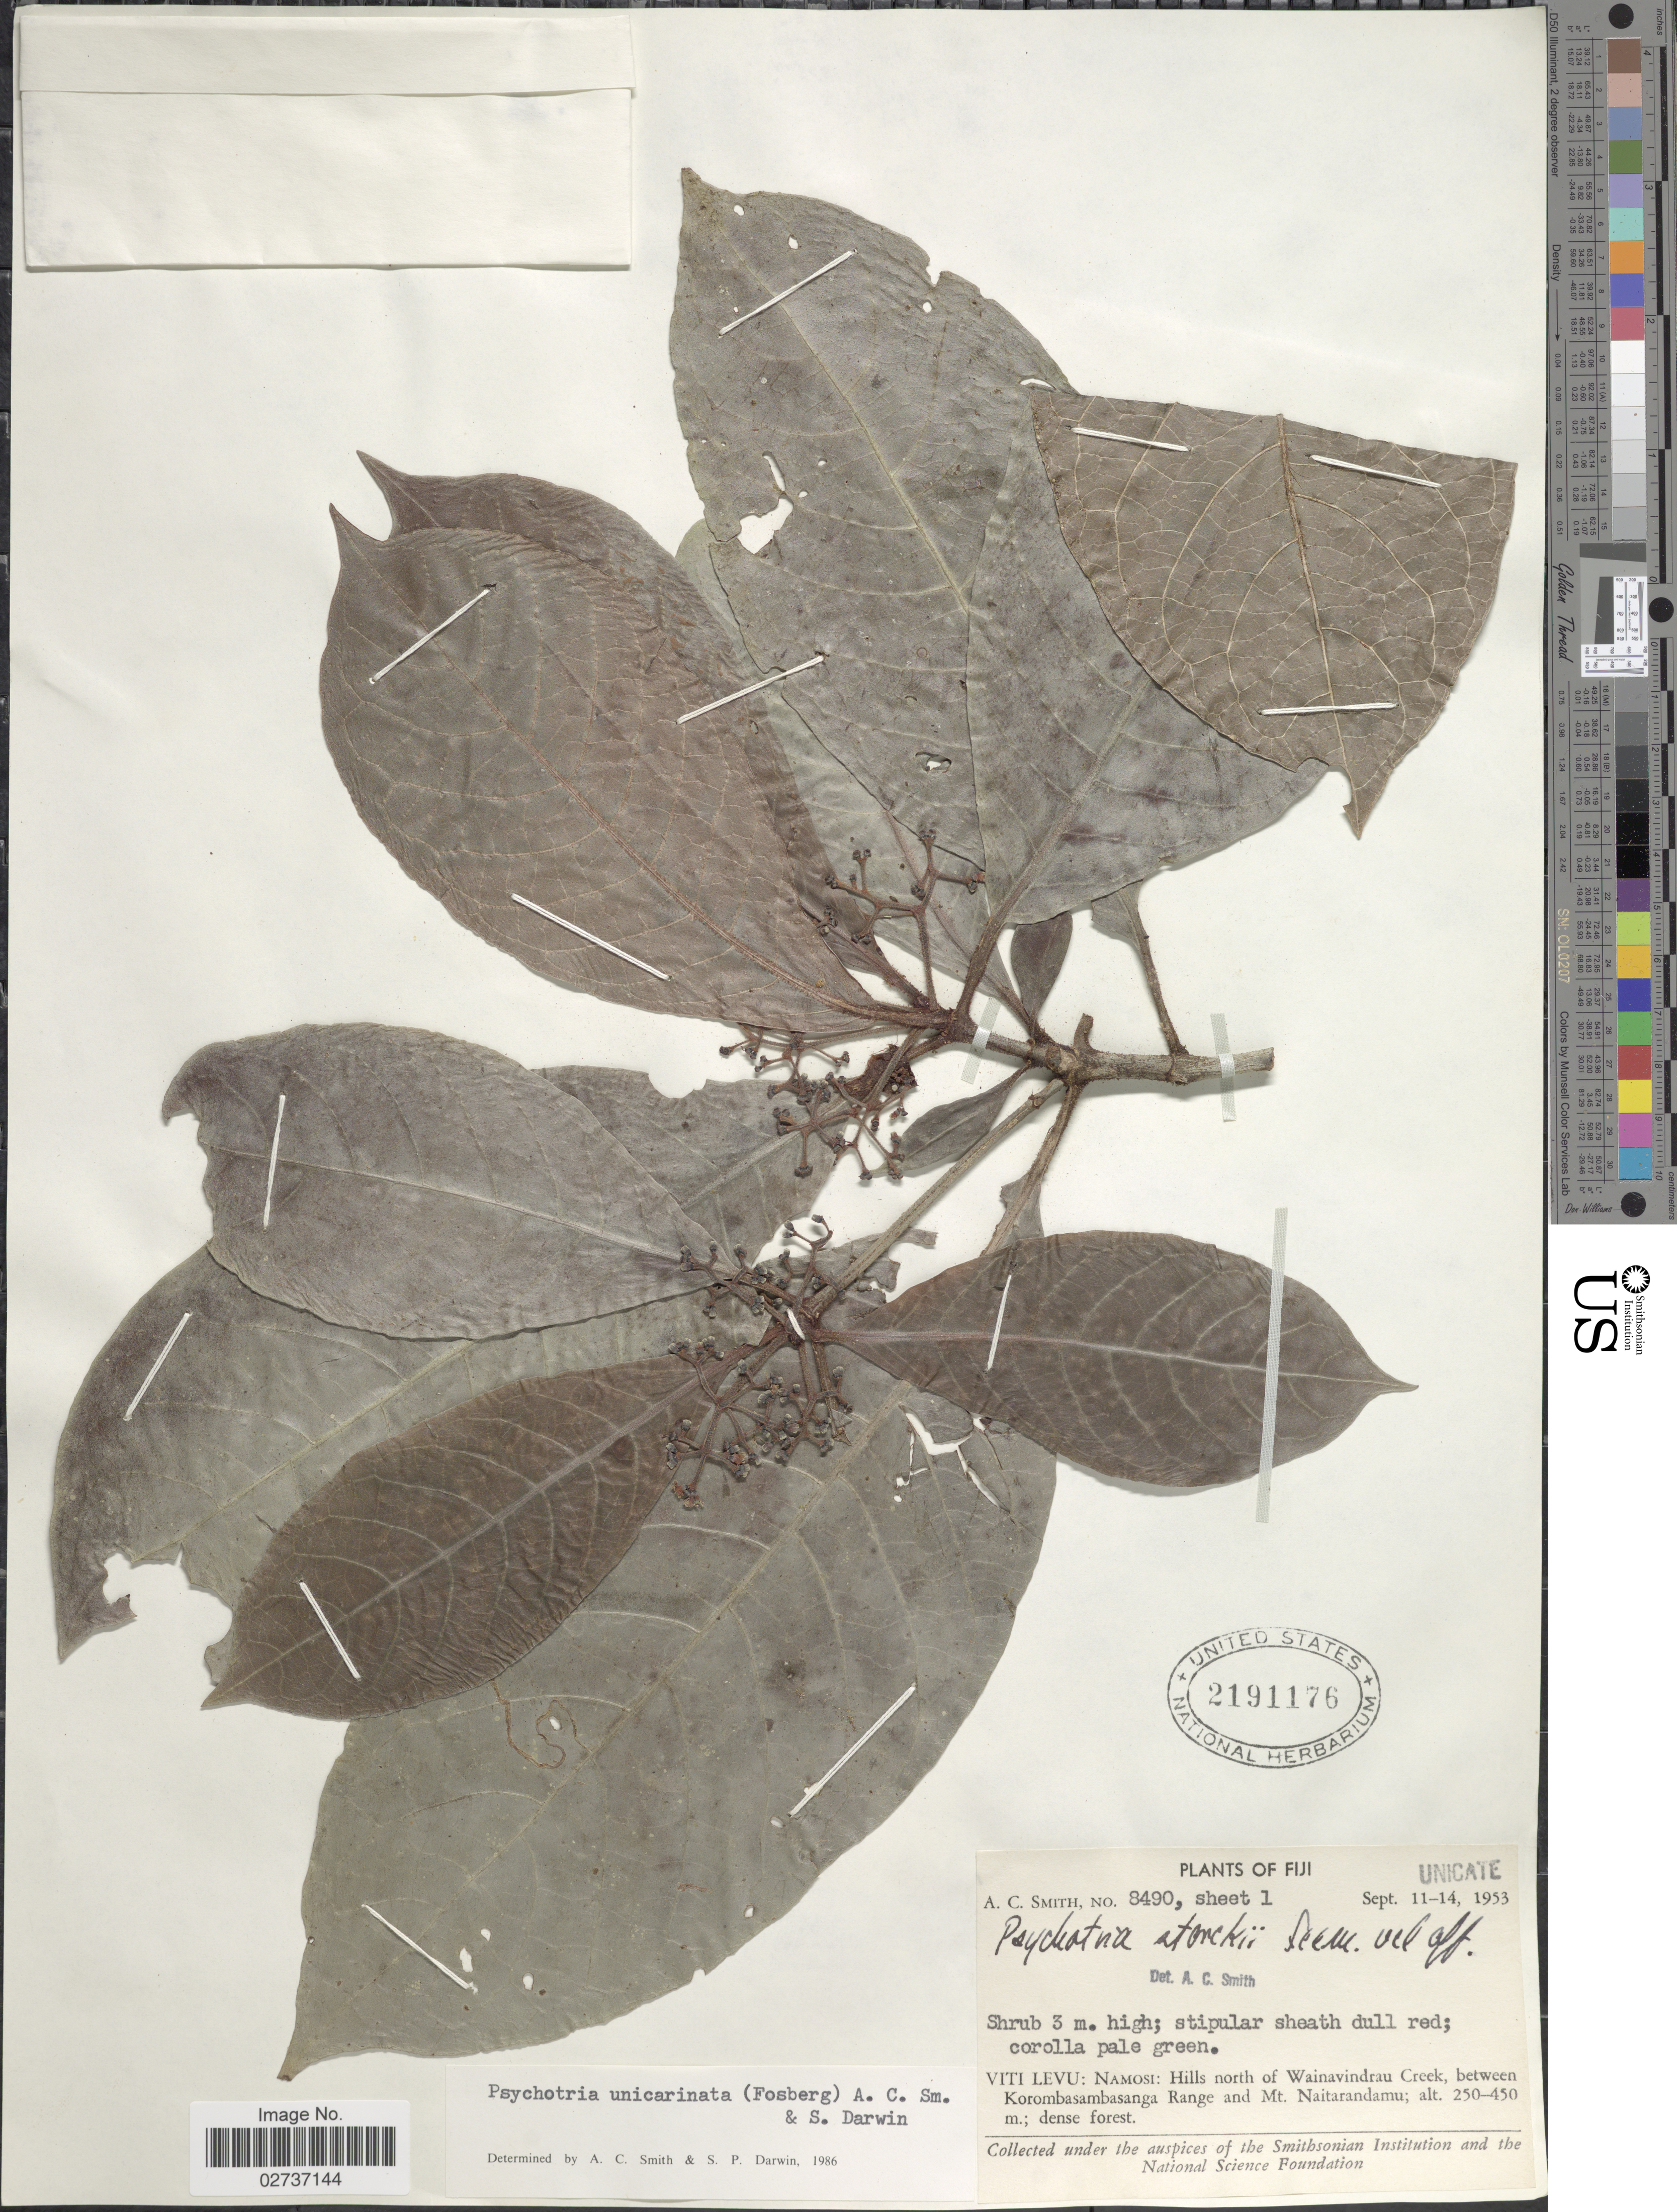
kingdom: Plantae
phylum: Tracheophyta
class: Magnoliopsida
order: Gentianales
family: Rubiaceae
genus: Psychotria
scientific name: Psychotria unicarinata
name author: (Fosberg) A.C. Sm. & S.P. Darwin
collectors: A. C. Smith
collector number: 8490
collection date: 1953-09-11/1953-09-14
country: Fiji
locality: Viti Levu: Namosi: Hills north of Wainavindrau Creek, between Korombasambasanga Range and Mt. Naitarandamu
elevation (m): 250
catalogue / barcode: US 2191176